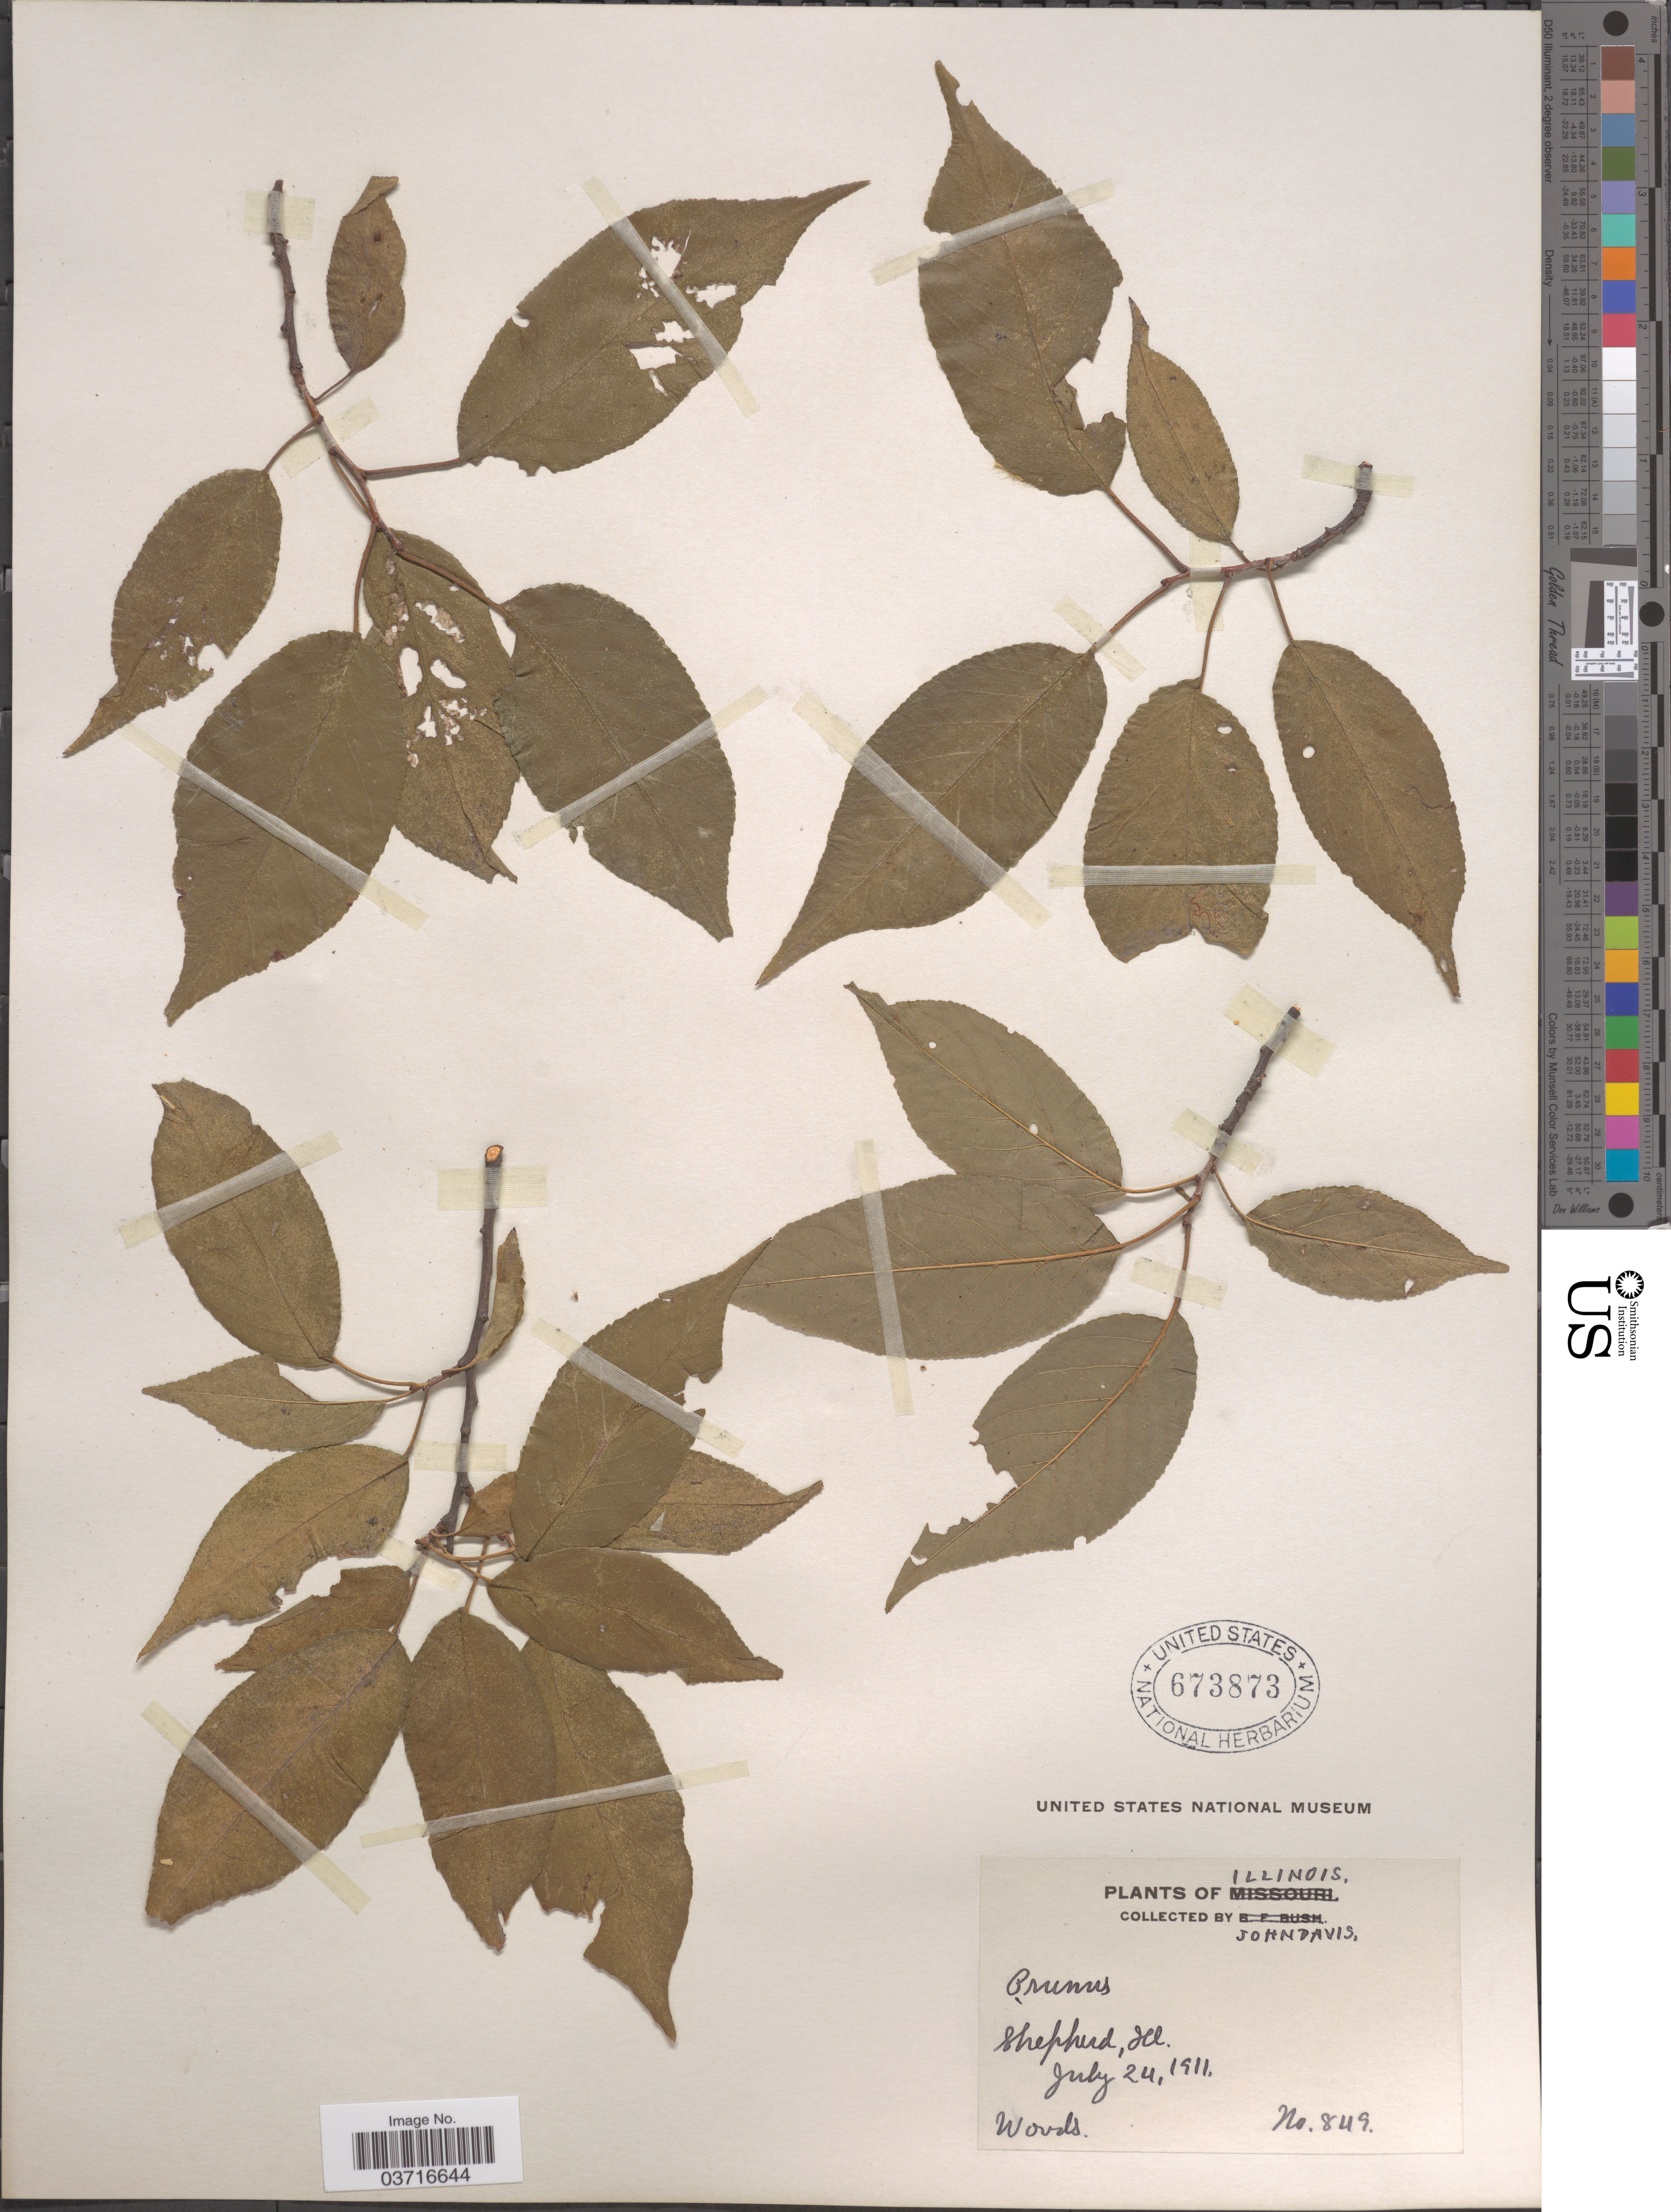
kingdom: Plantae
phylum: Tracheophyta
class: Magnoliopsida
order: Rosales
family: Rosaceae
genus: Prunus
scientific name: Prunus sp.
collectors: J. Davis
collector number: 849*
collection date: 1911-07-24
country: United States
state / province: Illinois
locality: Shepherd.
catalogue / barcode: US 673873